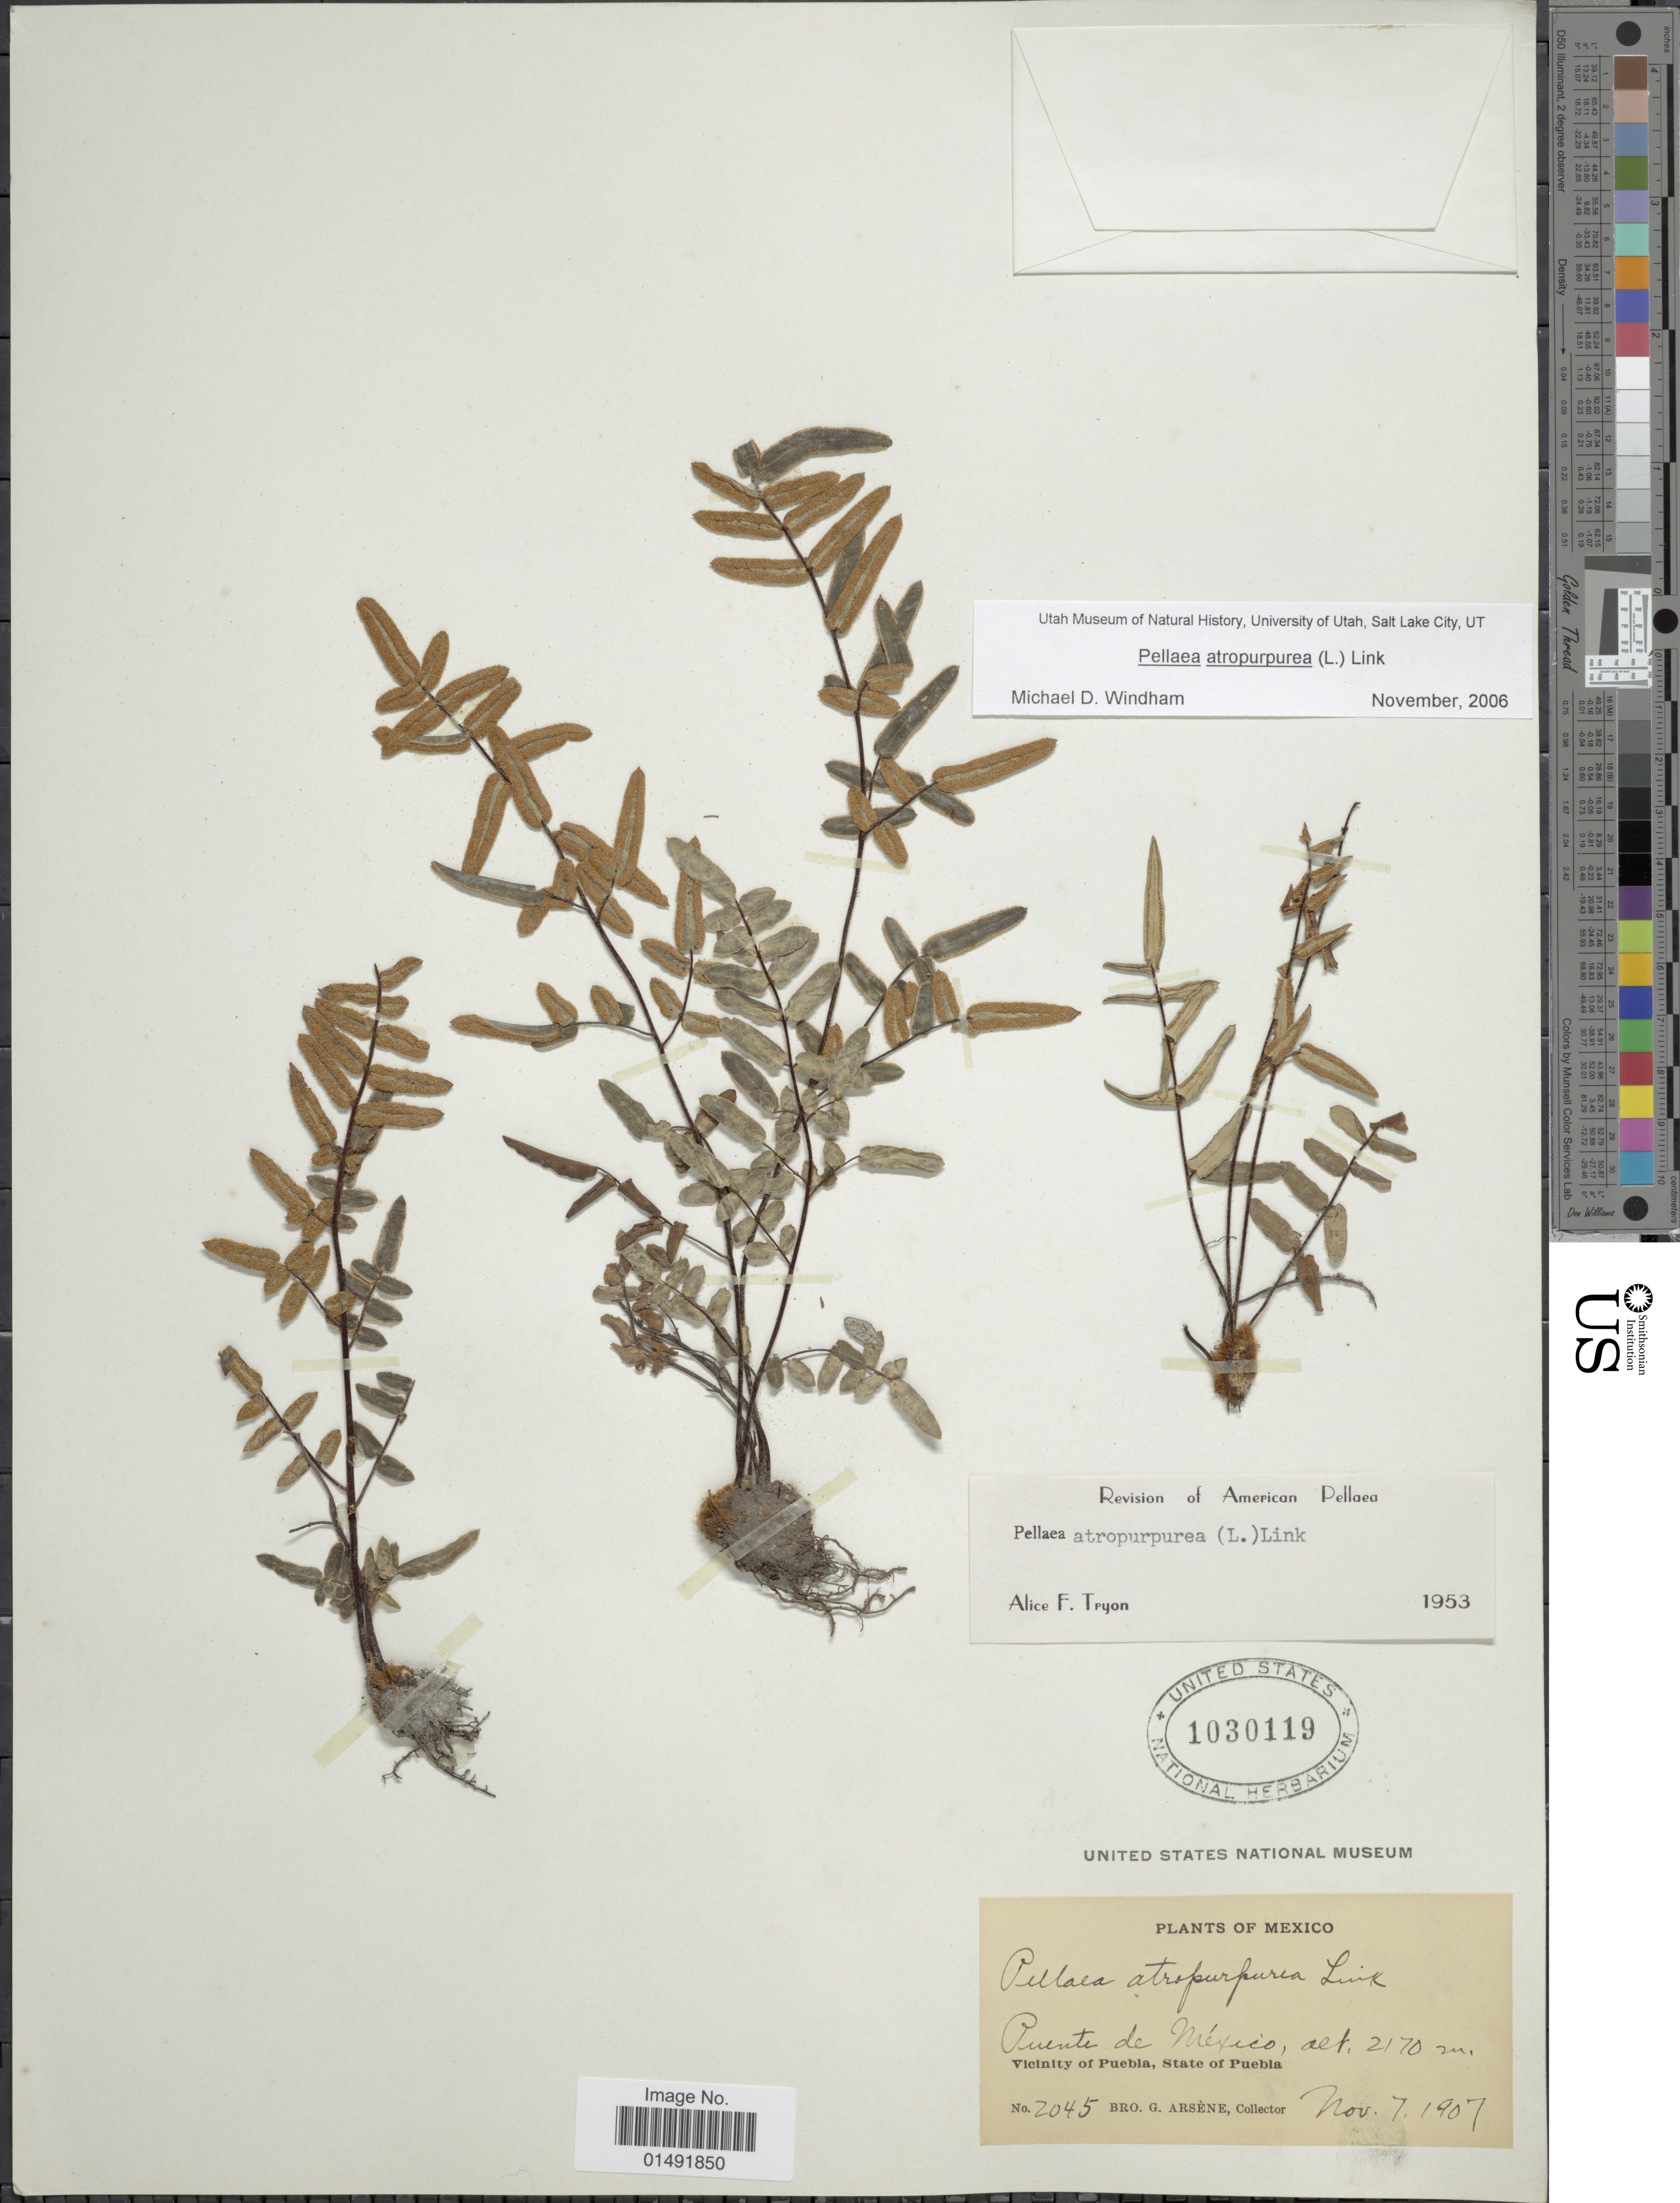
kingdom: Plantae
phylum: Tracheophyta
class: Polypodiopsida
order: Polypodiales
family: Pteridaceae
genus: Pellaea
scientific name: Pellaea atropurpurea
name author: (L.) Link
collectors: Bro. G. Arsène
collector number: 2045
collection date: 1907-11-07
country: Mexico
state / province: Puebla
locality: Puente de México, Vicinity of Puebla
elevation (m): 2170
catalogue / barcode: US 1030119